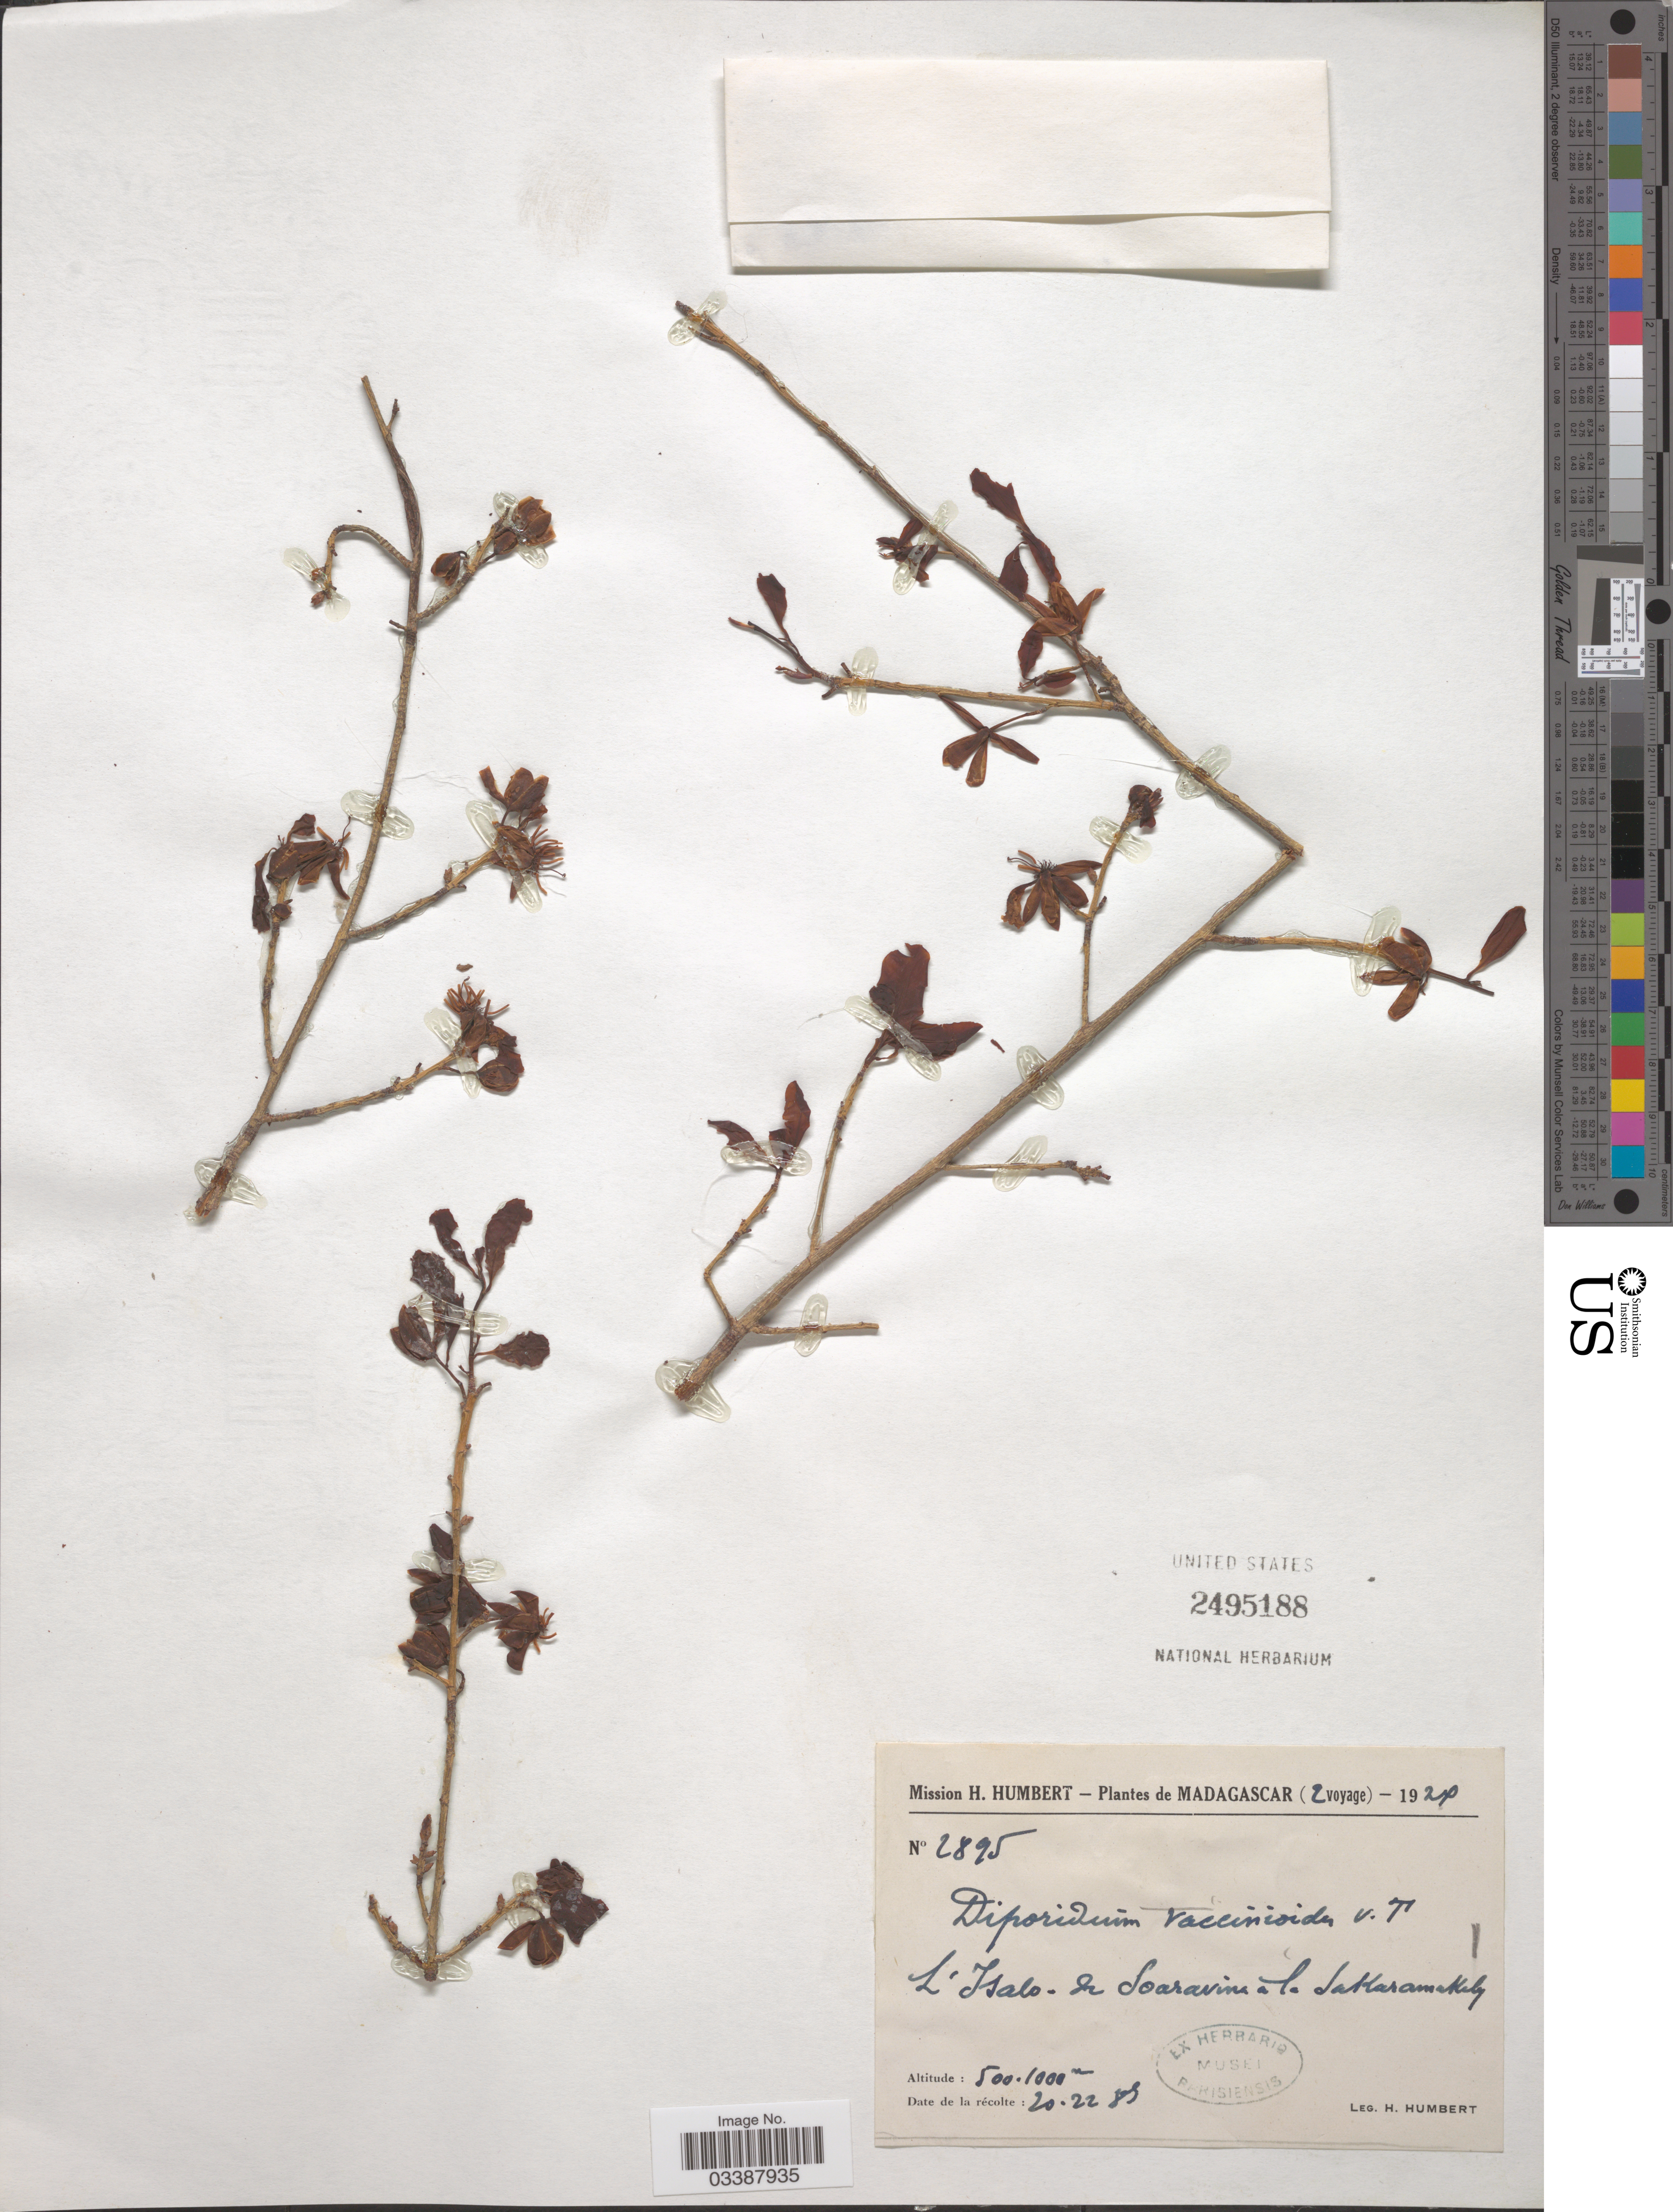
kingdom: Plantae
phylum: Tracheophyta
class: Magnoliopsida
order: Malpighiales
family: Ochnaceae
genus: Ochna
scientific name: Ochna vaccinioides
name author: Baker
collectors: H. Humbert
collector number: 2895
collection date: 1924-08-20/1924-08-22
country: Madagascar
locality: L'Isalo - de Soavarina a la Sakaramakely.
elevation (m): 500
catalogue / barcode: US 2495188